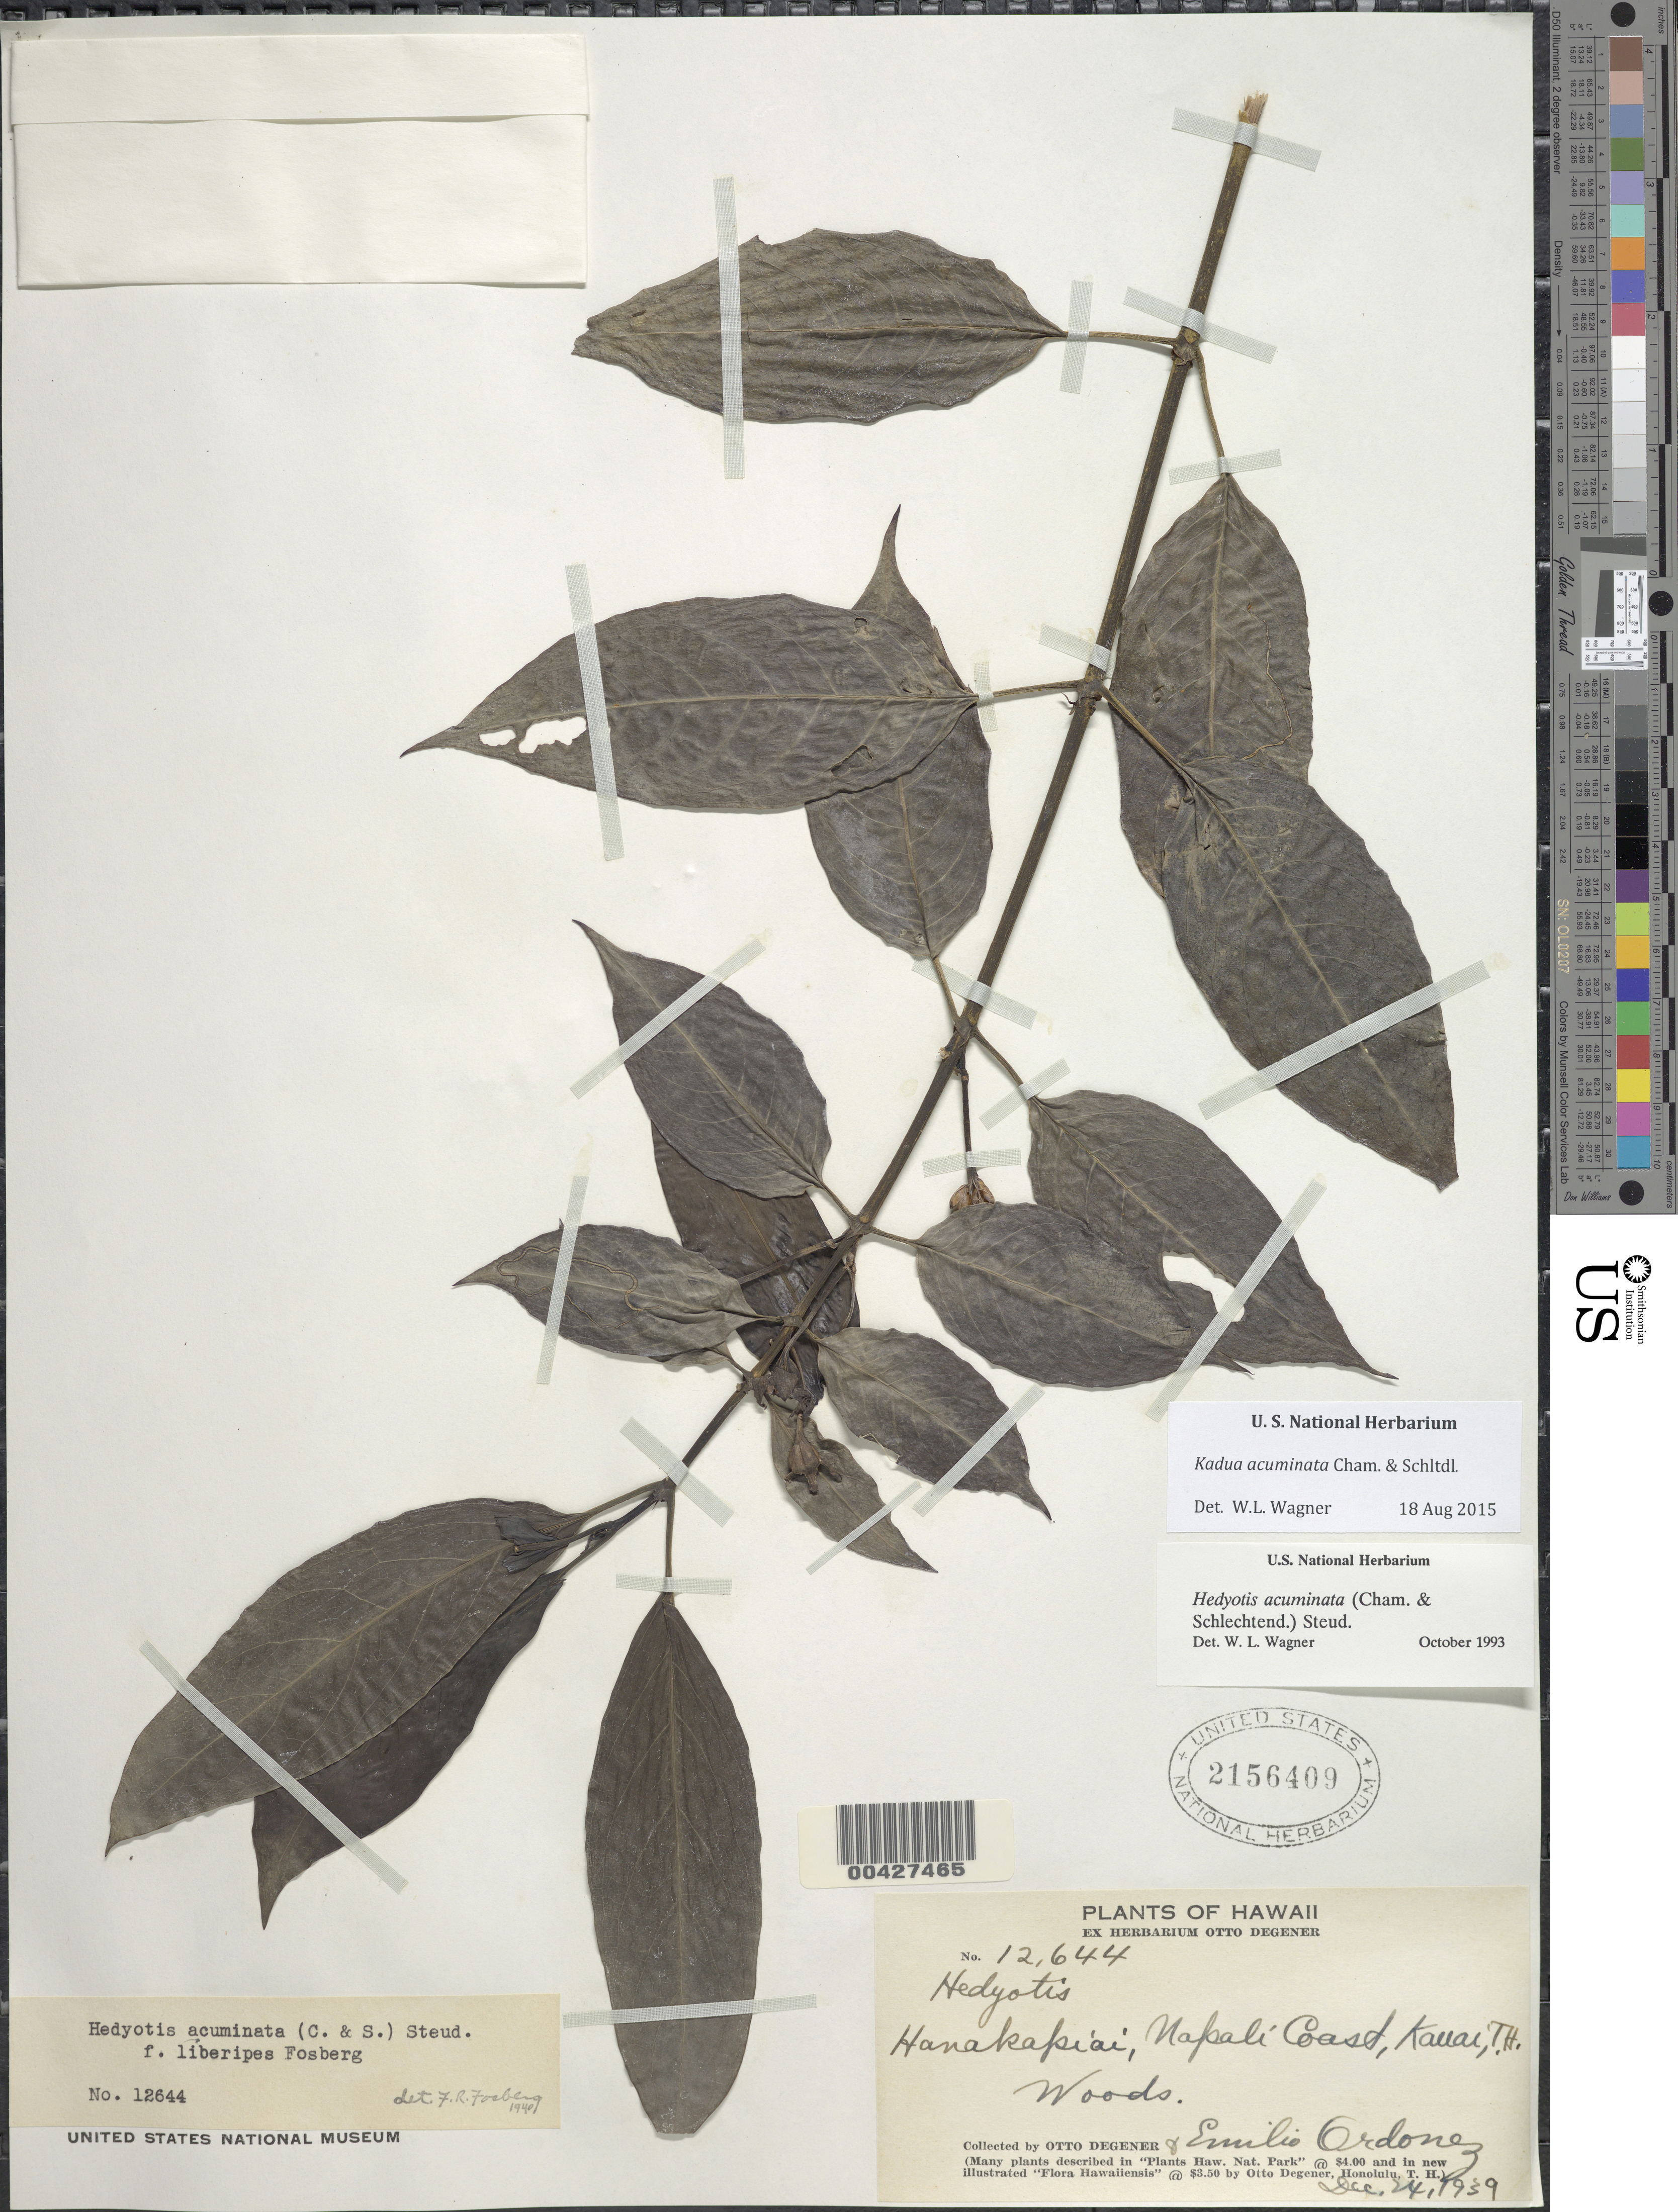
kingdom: Plantae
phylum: Tracheophyta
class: Magnoliopsida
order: Gentianales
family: Rubiaceae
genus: Kadua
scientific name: Kadua acuminata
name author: Cham. & Schltdl.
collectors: O. Degener & E. Ordonez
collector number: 12644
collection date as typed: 24 Dec 1939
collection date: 1939-12-24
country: United States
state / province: Hawaii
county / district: Kauai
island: Kaua'i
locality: Hanakapiai, Napali Coast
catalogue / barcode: US 2156409